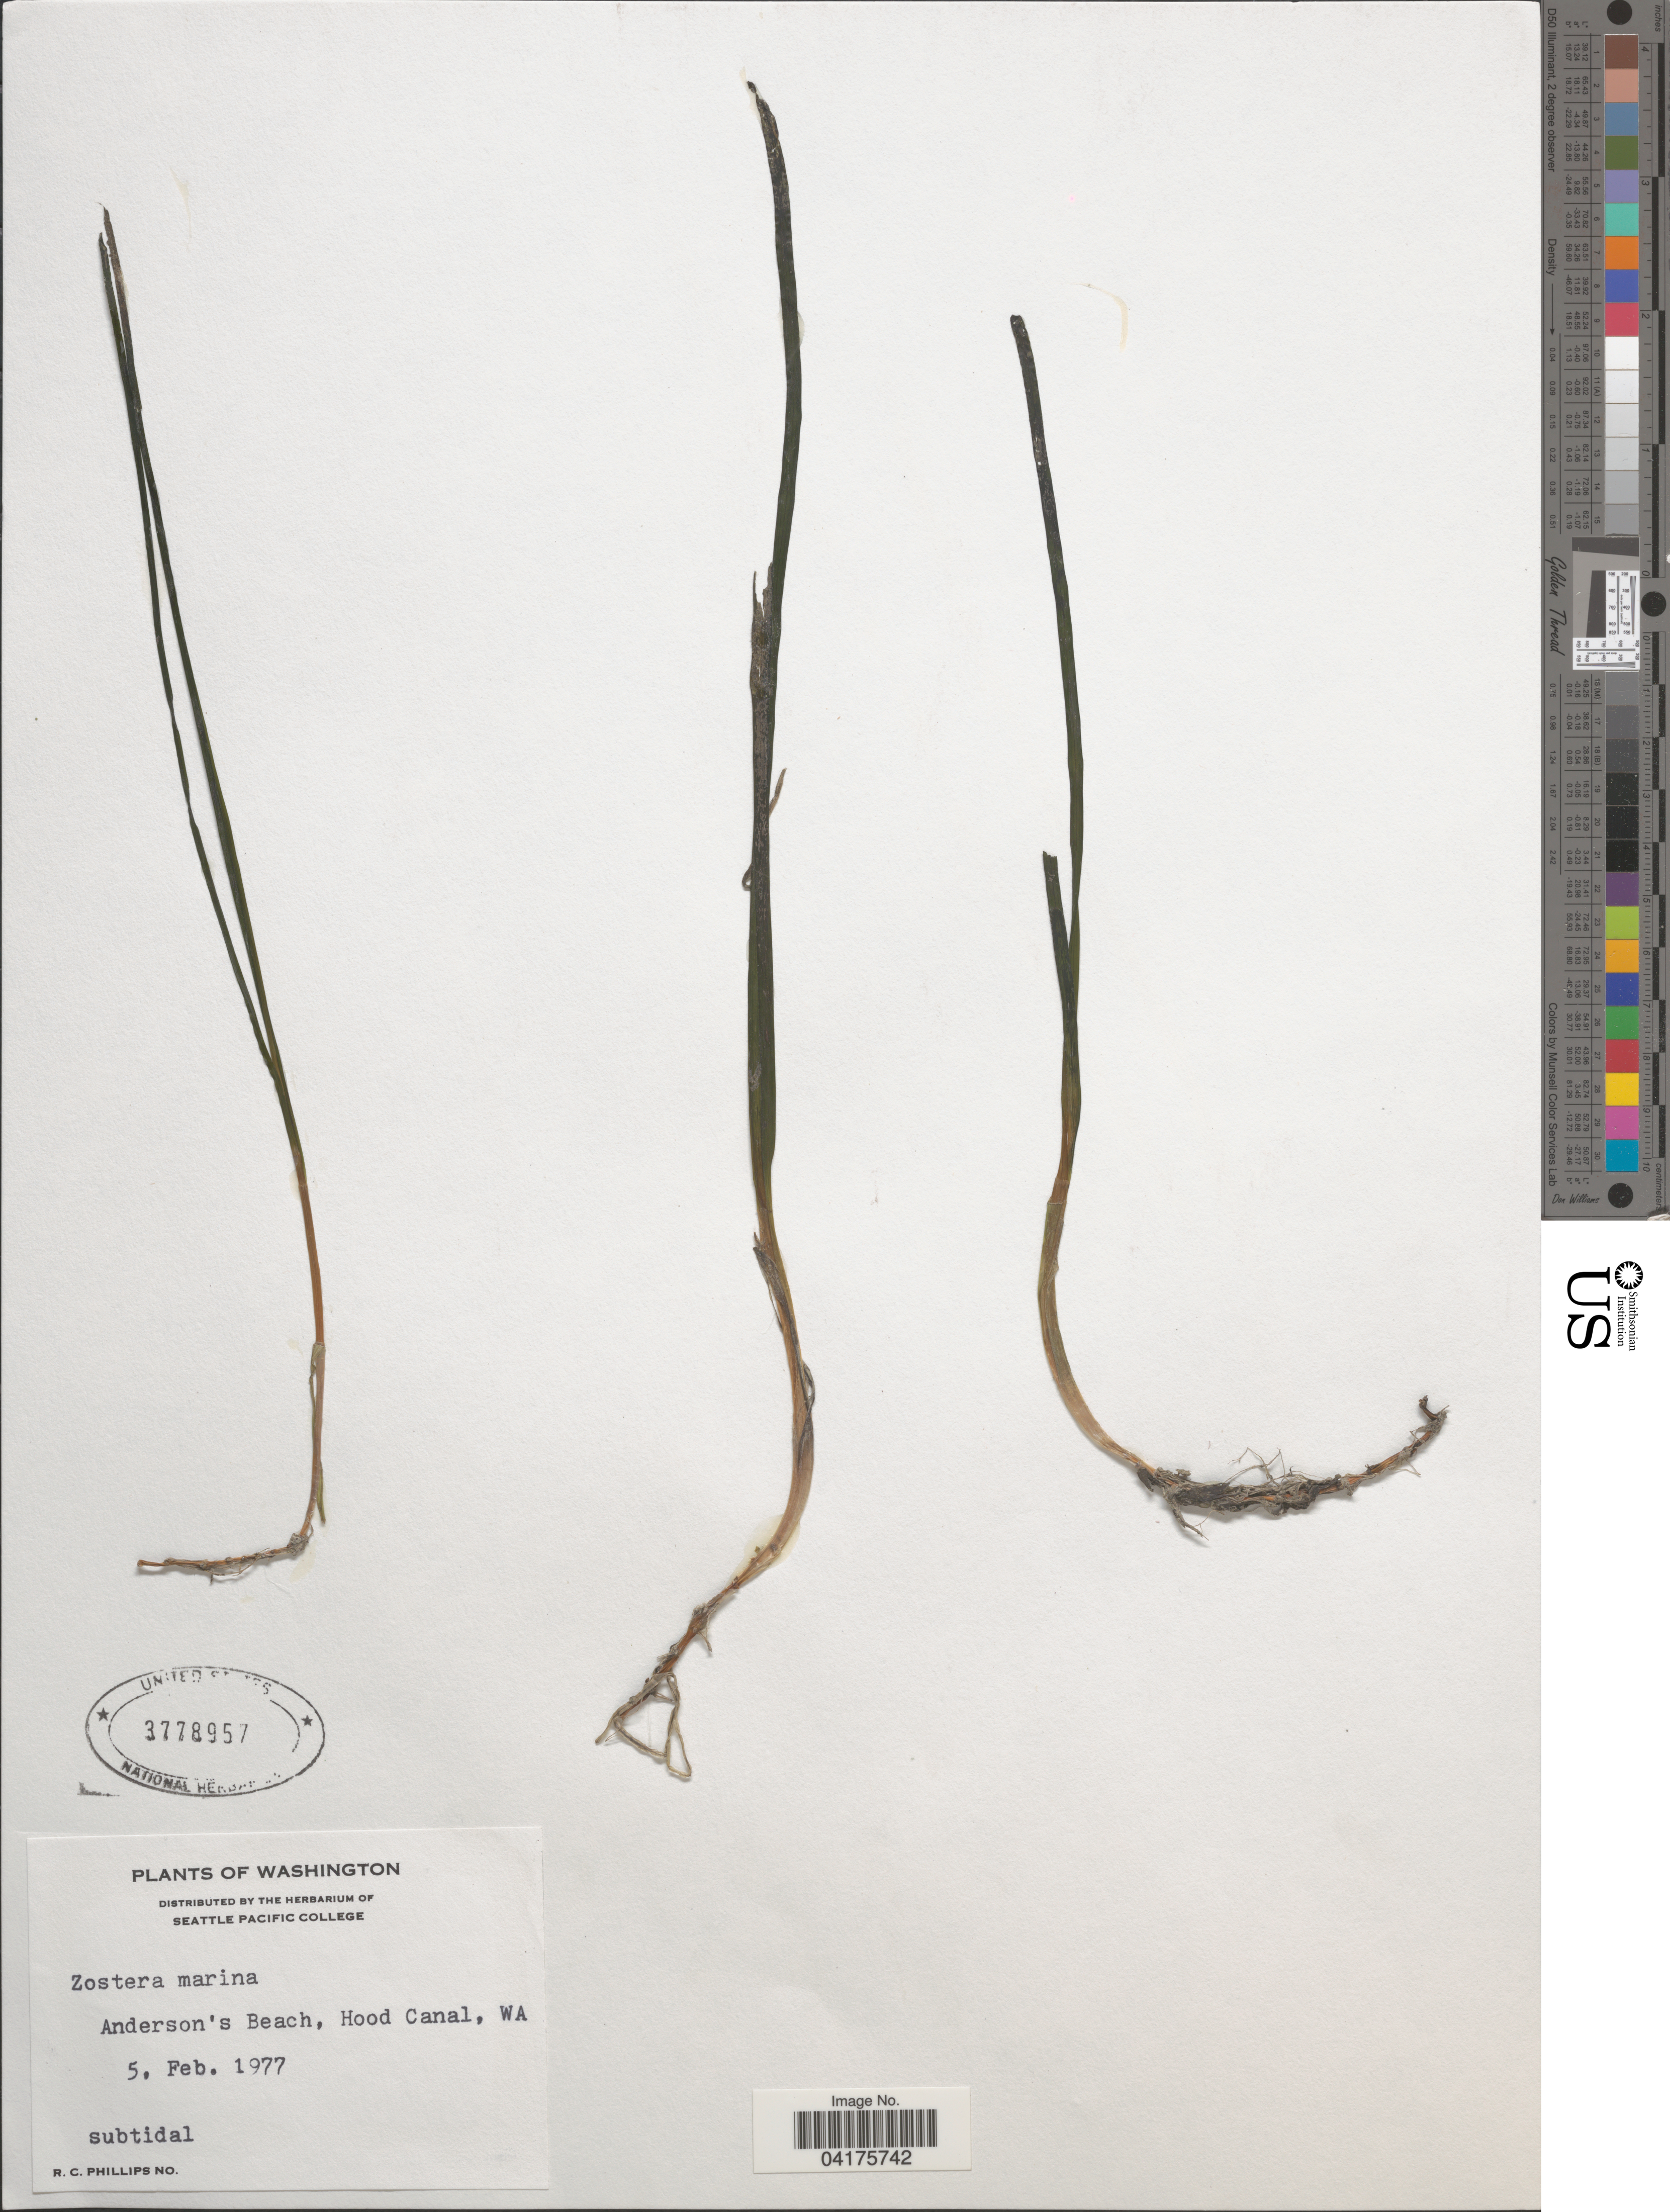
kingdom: Plantae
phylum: Tracheophyta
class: Liliopsida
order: Alismatales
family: Zosteraceae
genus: Zostera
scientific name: Zostera marina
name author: L.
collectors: R. C. Phillips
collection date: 1977-02-05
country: United States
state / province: Washington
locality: Anderson's Beach, Hood Canal.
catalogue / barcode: US 3778957